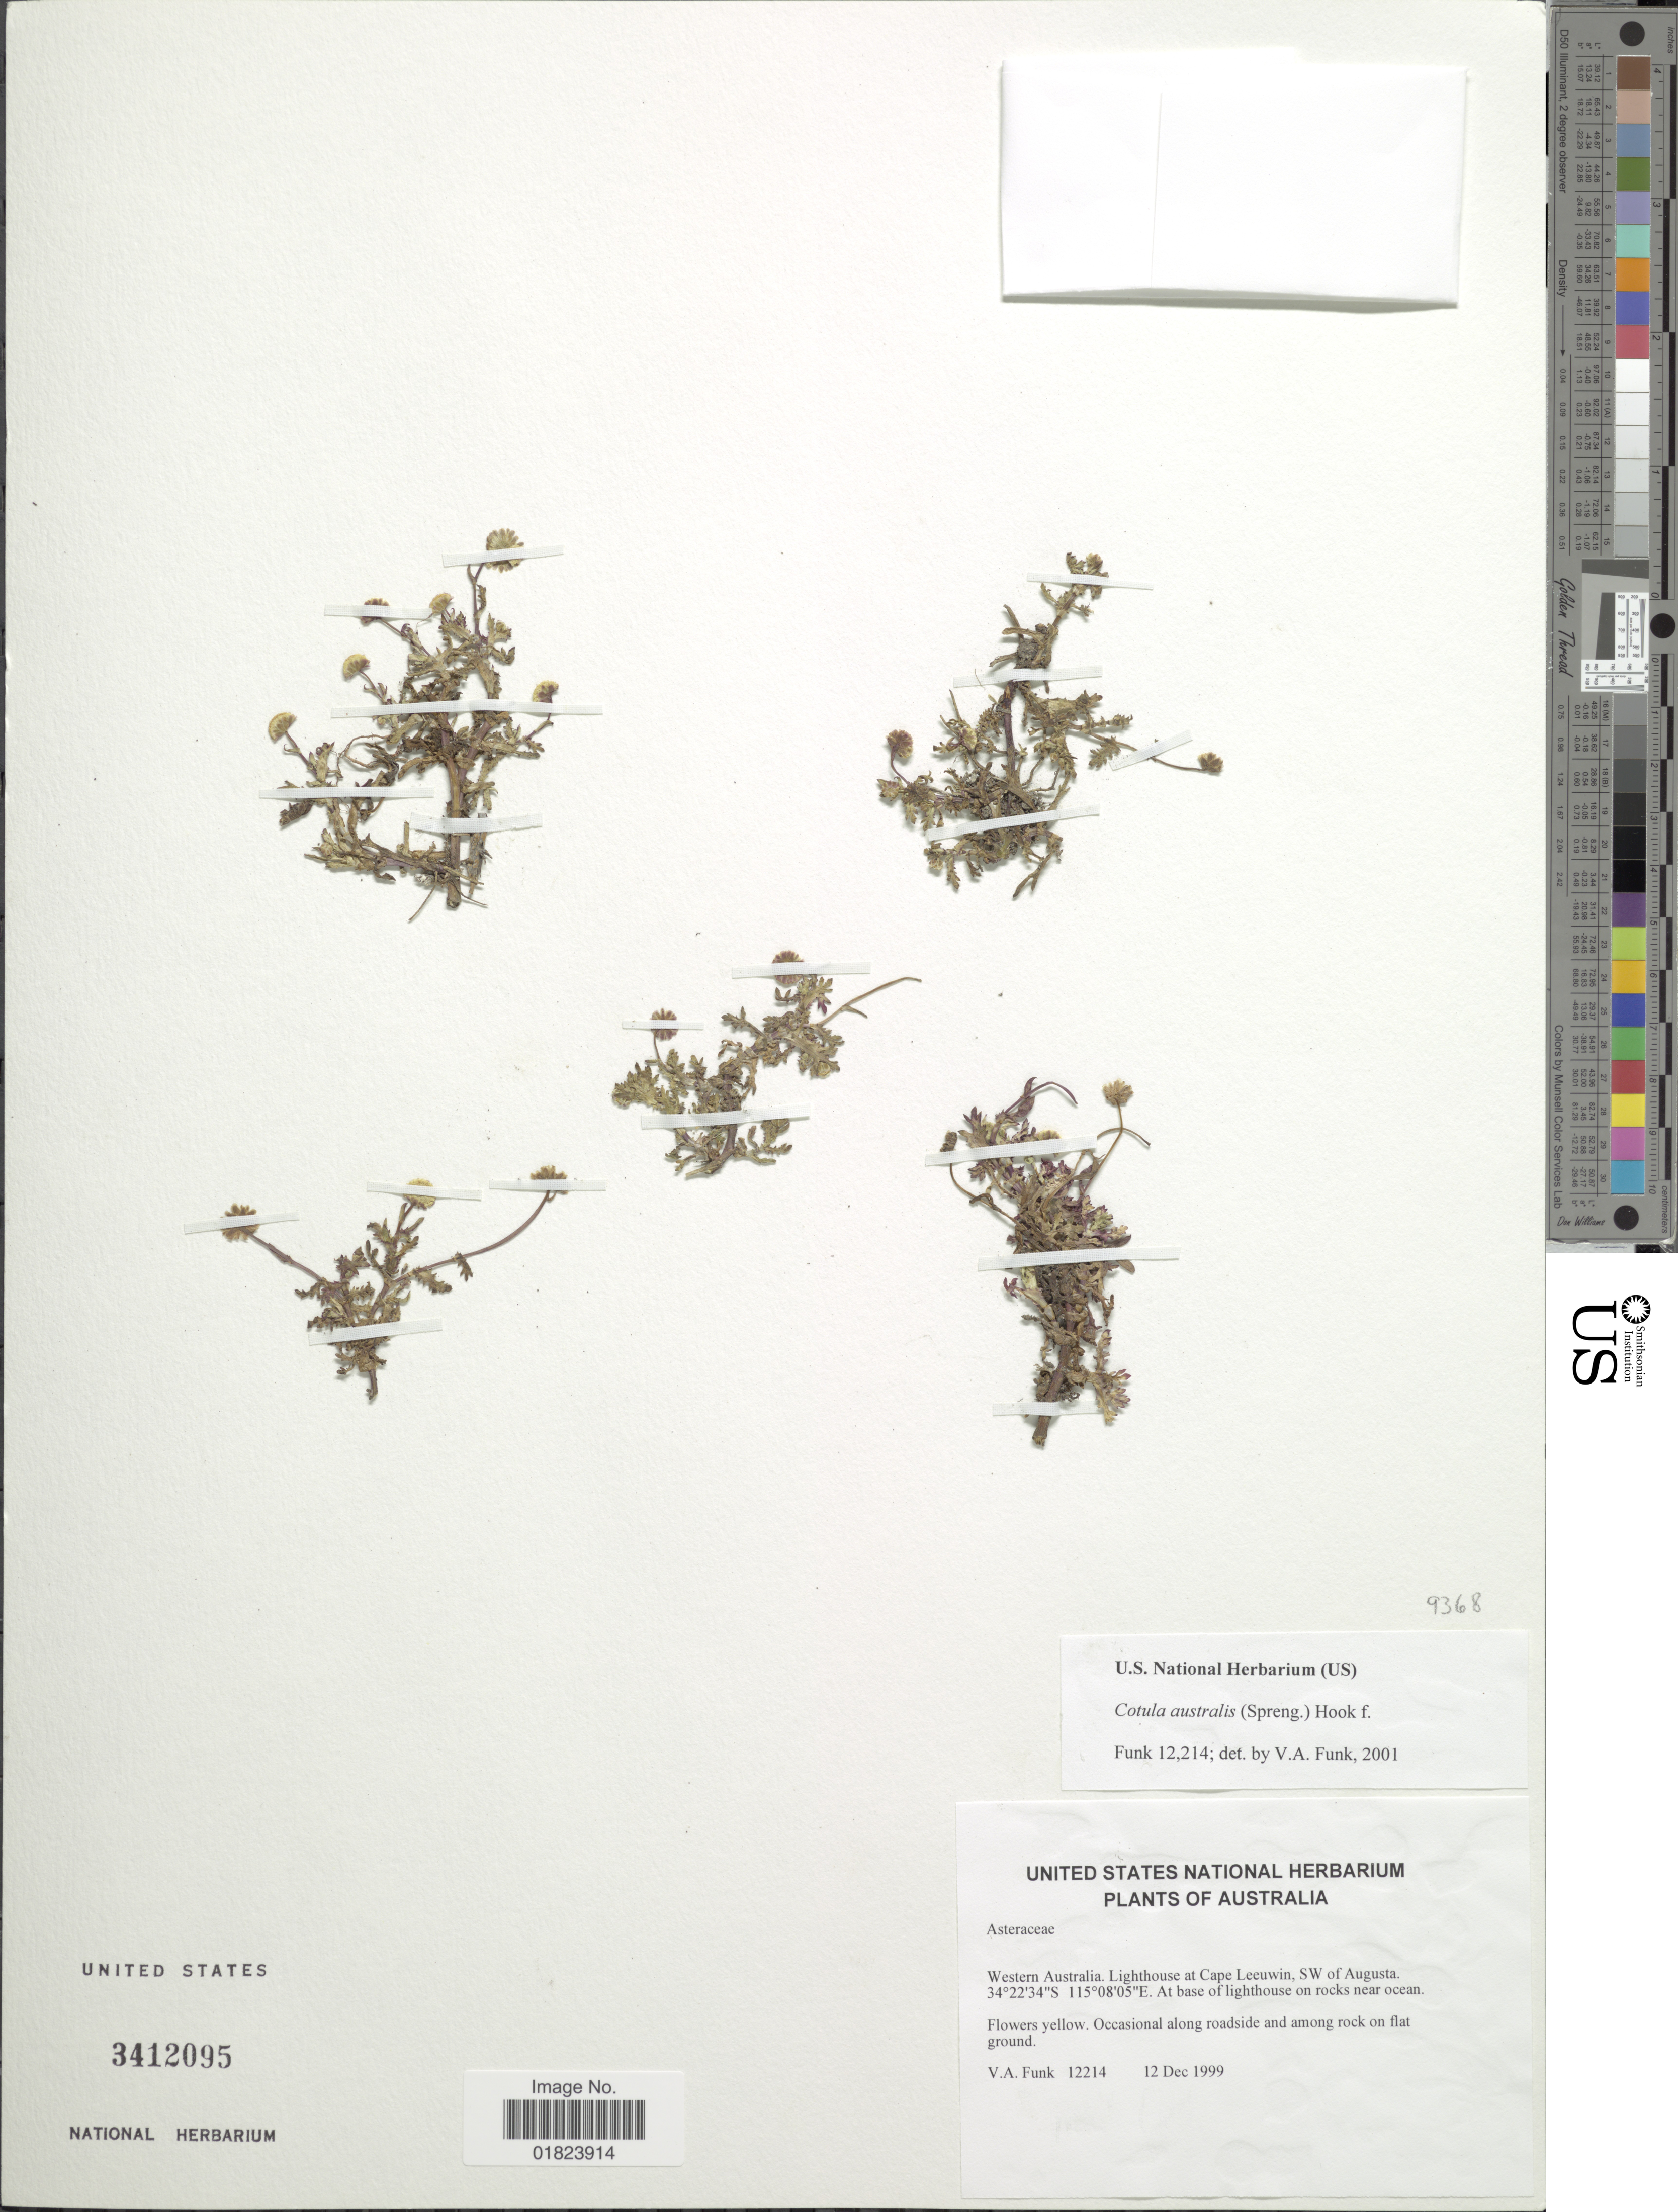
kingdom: Plantae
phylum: Tracheophyta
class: Magnoliopsida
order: Asterales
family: Asteraceae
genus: Cotula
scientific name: Cotula australis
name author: (Sieber ex Spreng.) Hook. f.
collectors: V. Funk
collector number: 12214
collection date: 1999-12-12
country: Australia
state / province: Western Australia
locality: Lighthouse at Cape Leeuwin, SW of Augusta, at base of lighthouse on rocks near ocean, occasional along roadside and among rock on flat ground.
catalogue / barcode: US 3412095